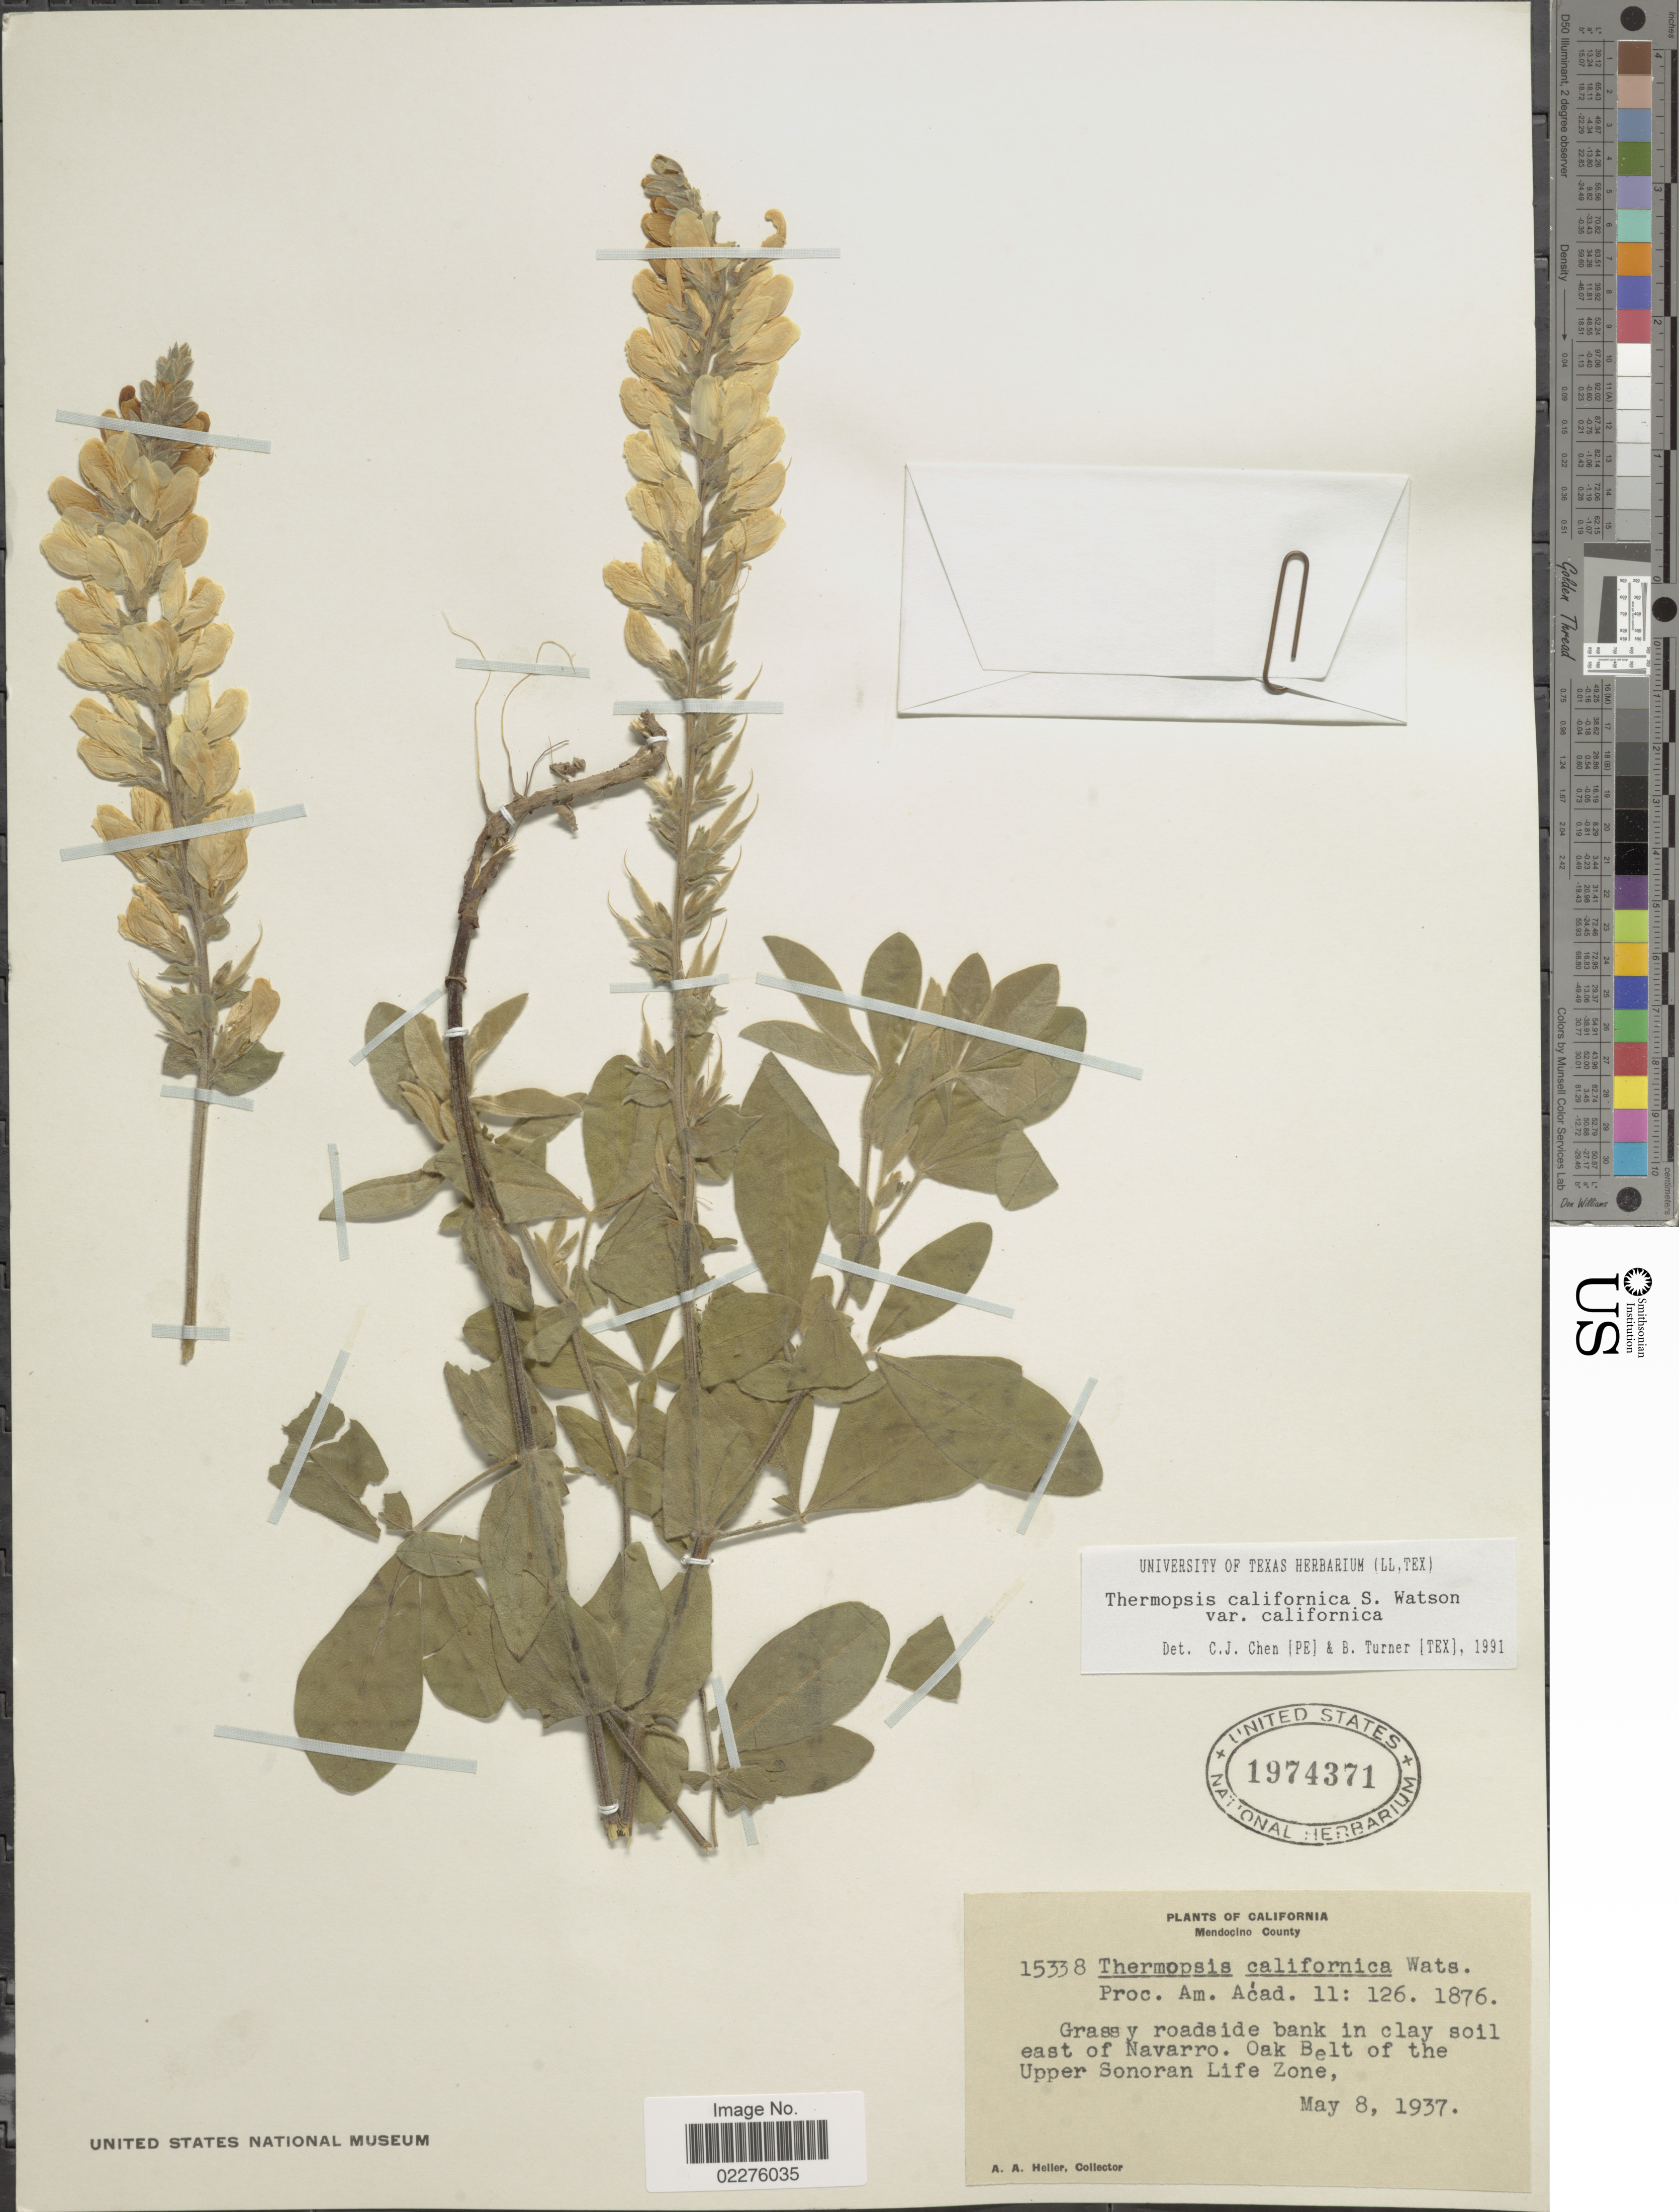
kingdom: Plantae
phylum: Tracheophyta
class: Magnoliopsida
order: Fabales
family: Fabaceae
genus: Thermopsis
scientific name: Thermopsis californica var. californica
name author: S. Watson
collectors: A. A. Heller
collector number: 15338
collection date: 1937-05-08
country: United States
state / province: California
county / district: Mendocino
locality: Mendocino County, east of Navarro, Oak Belt of the Upper Sonoran Life Zone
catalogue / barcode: US 1974371